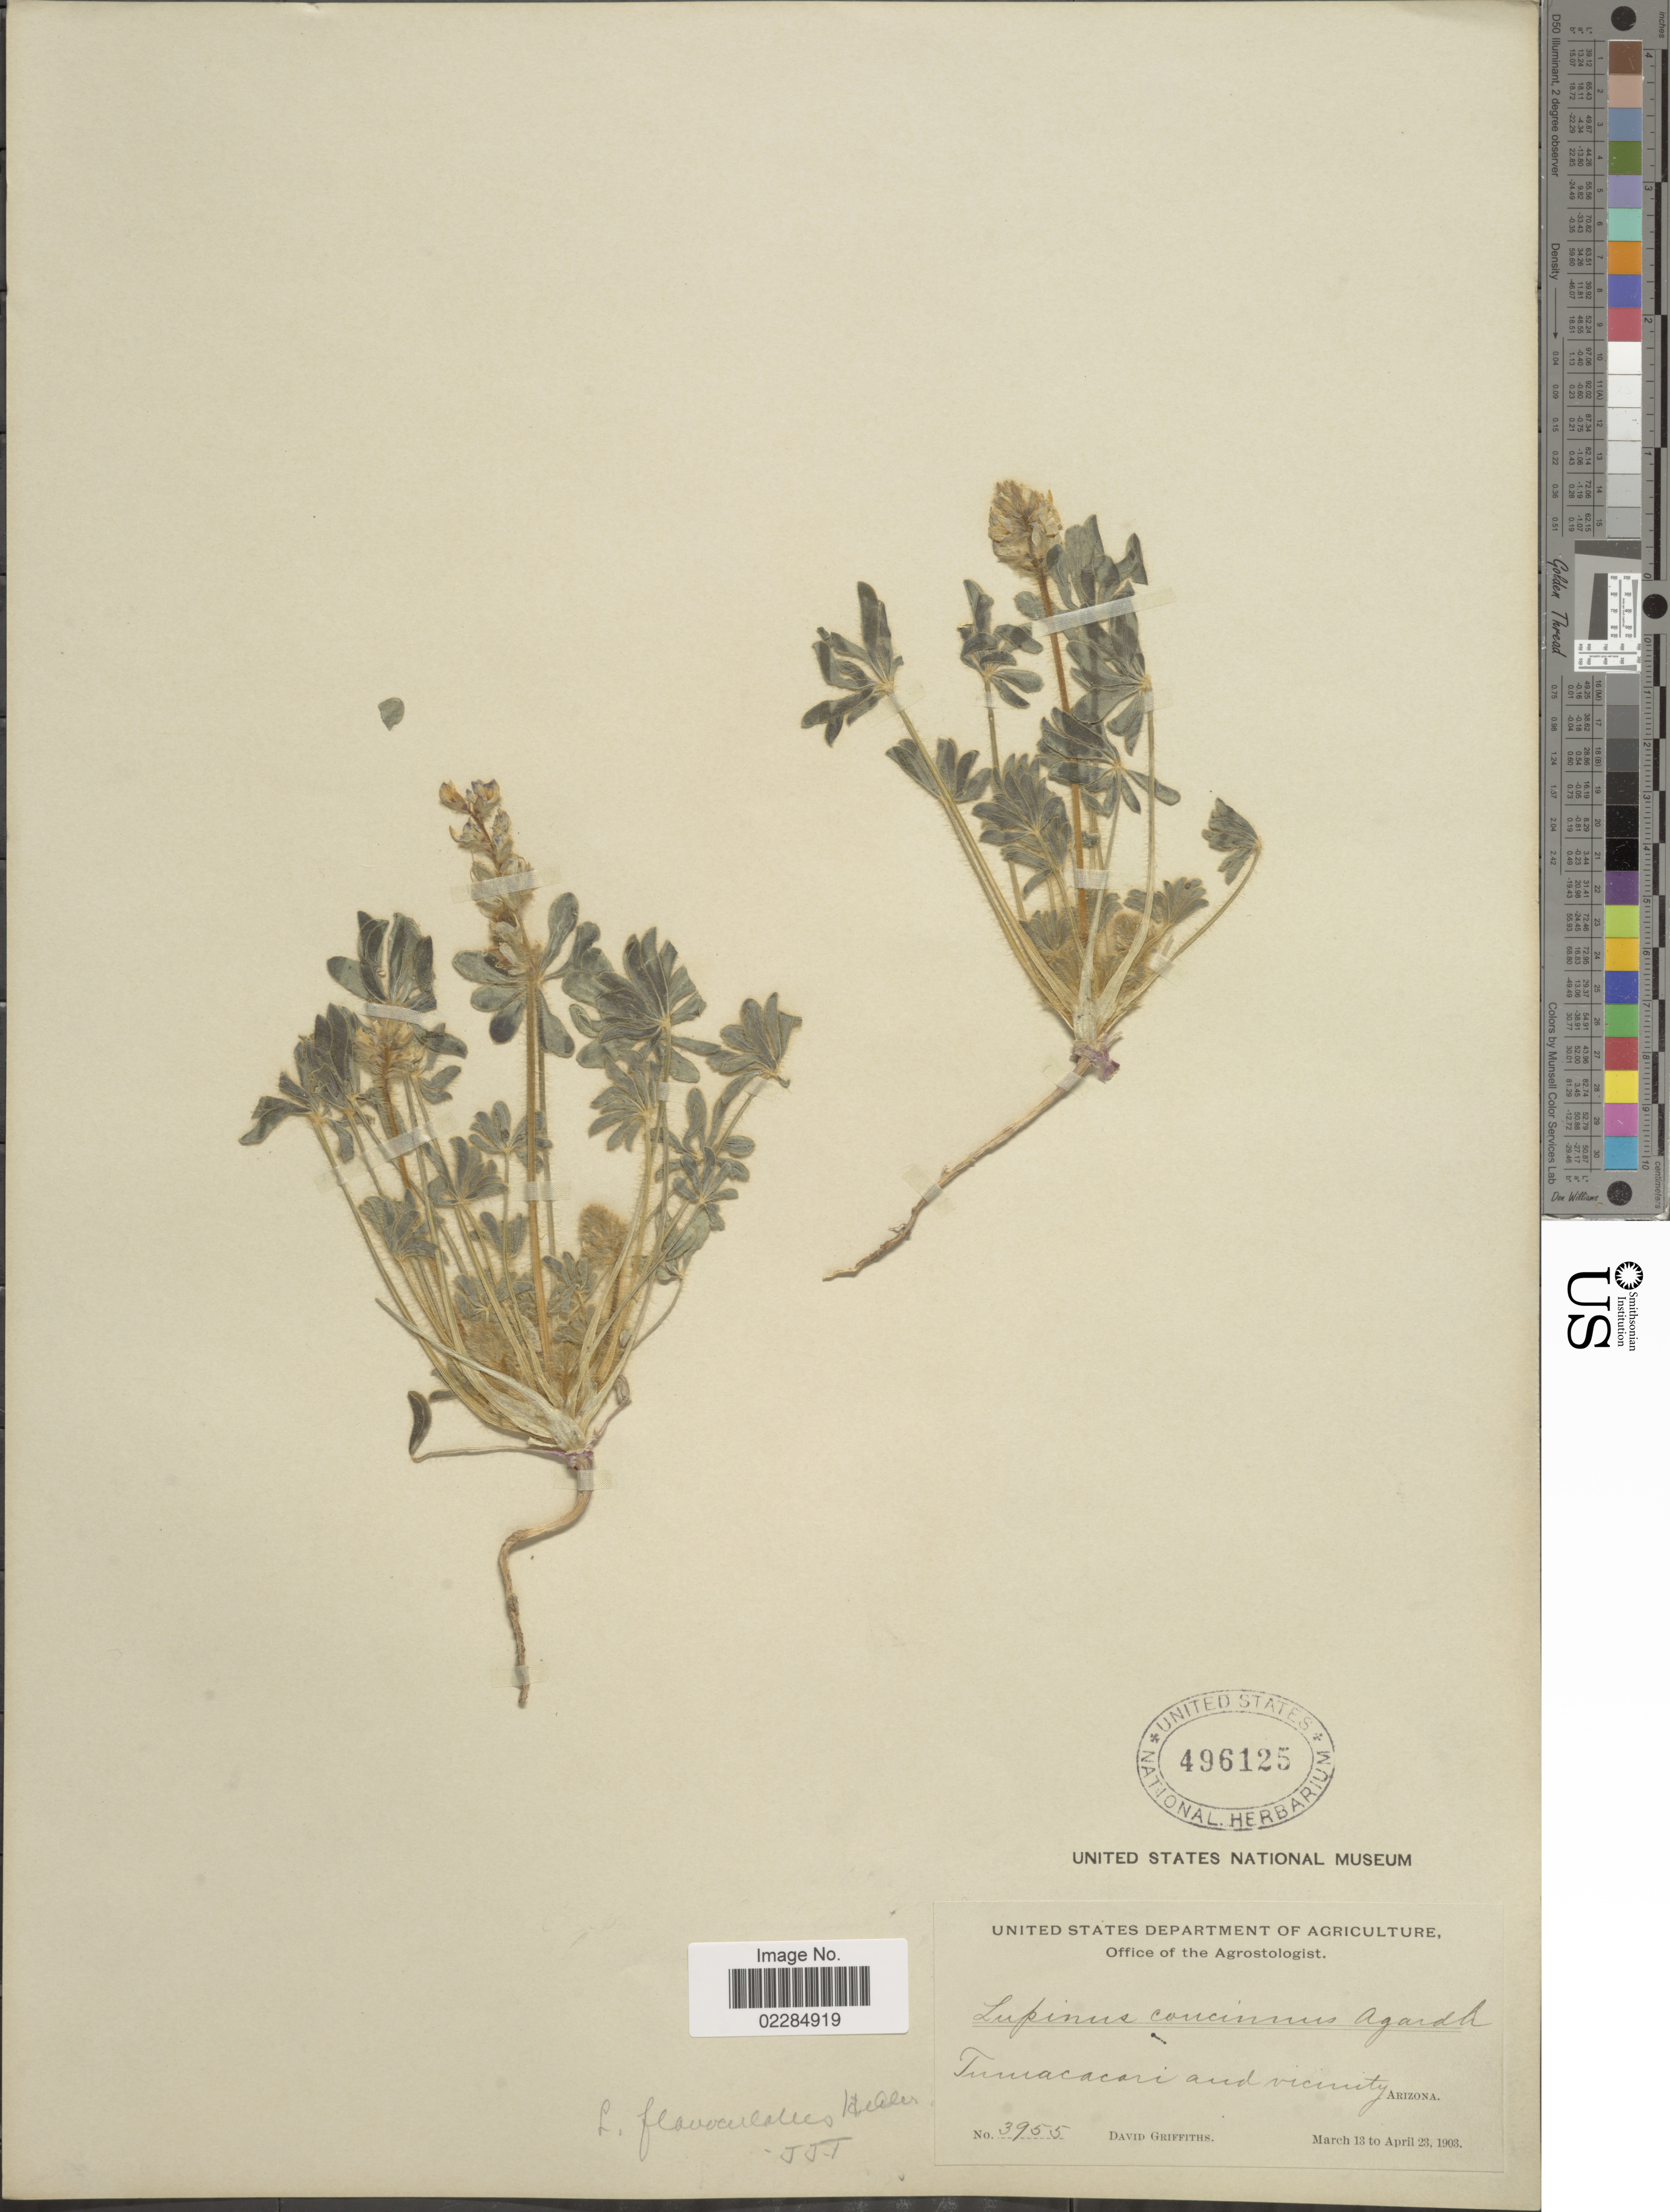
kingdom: Plantae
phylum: Tracheophyta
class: Magnoliopsida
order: Fabales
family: Fabaceae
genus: Lupinus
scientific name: Lupinus concinnus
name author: J. Agardh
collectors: D. Griffiths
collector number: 3955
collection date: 1903-03-13/1903-04-23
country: United States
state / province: Arizona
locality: Tumacacori and vicinity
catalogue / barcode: US 496125